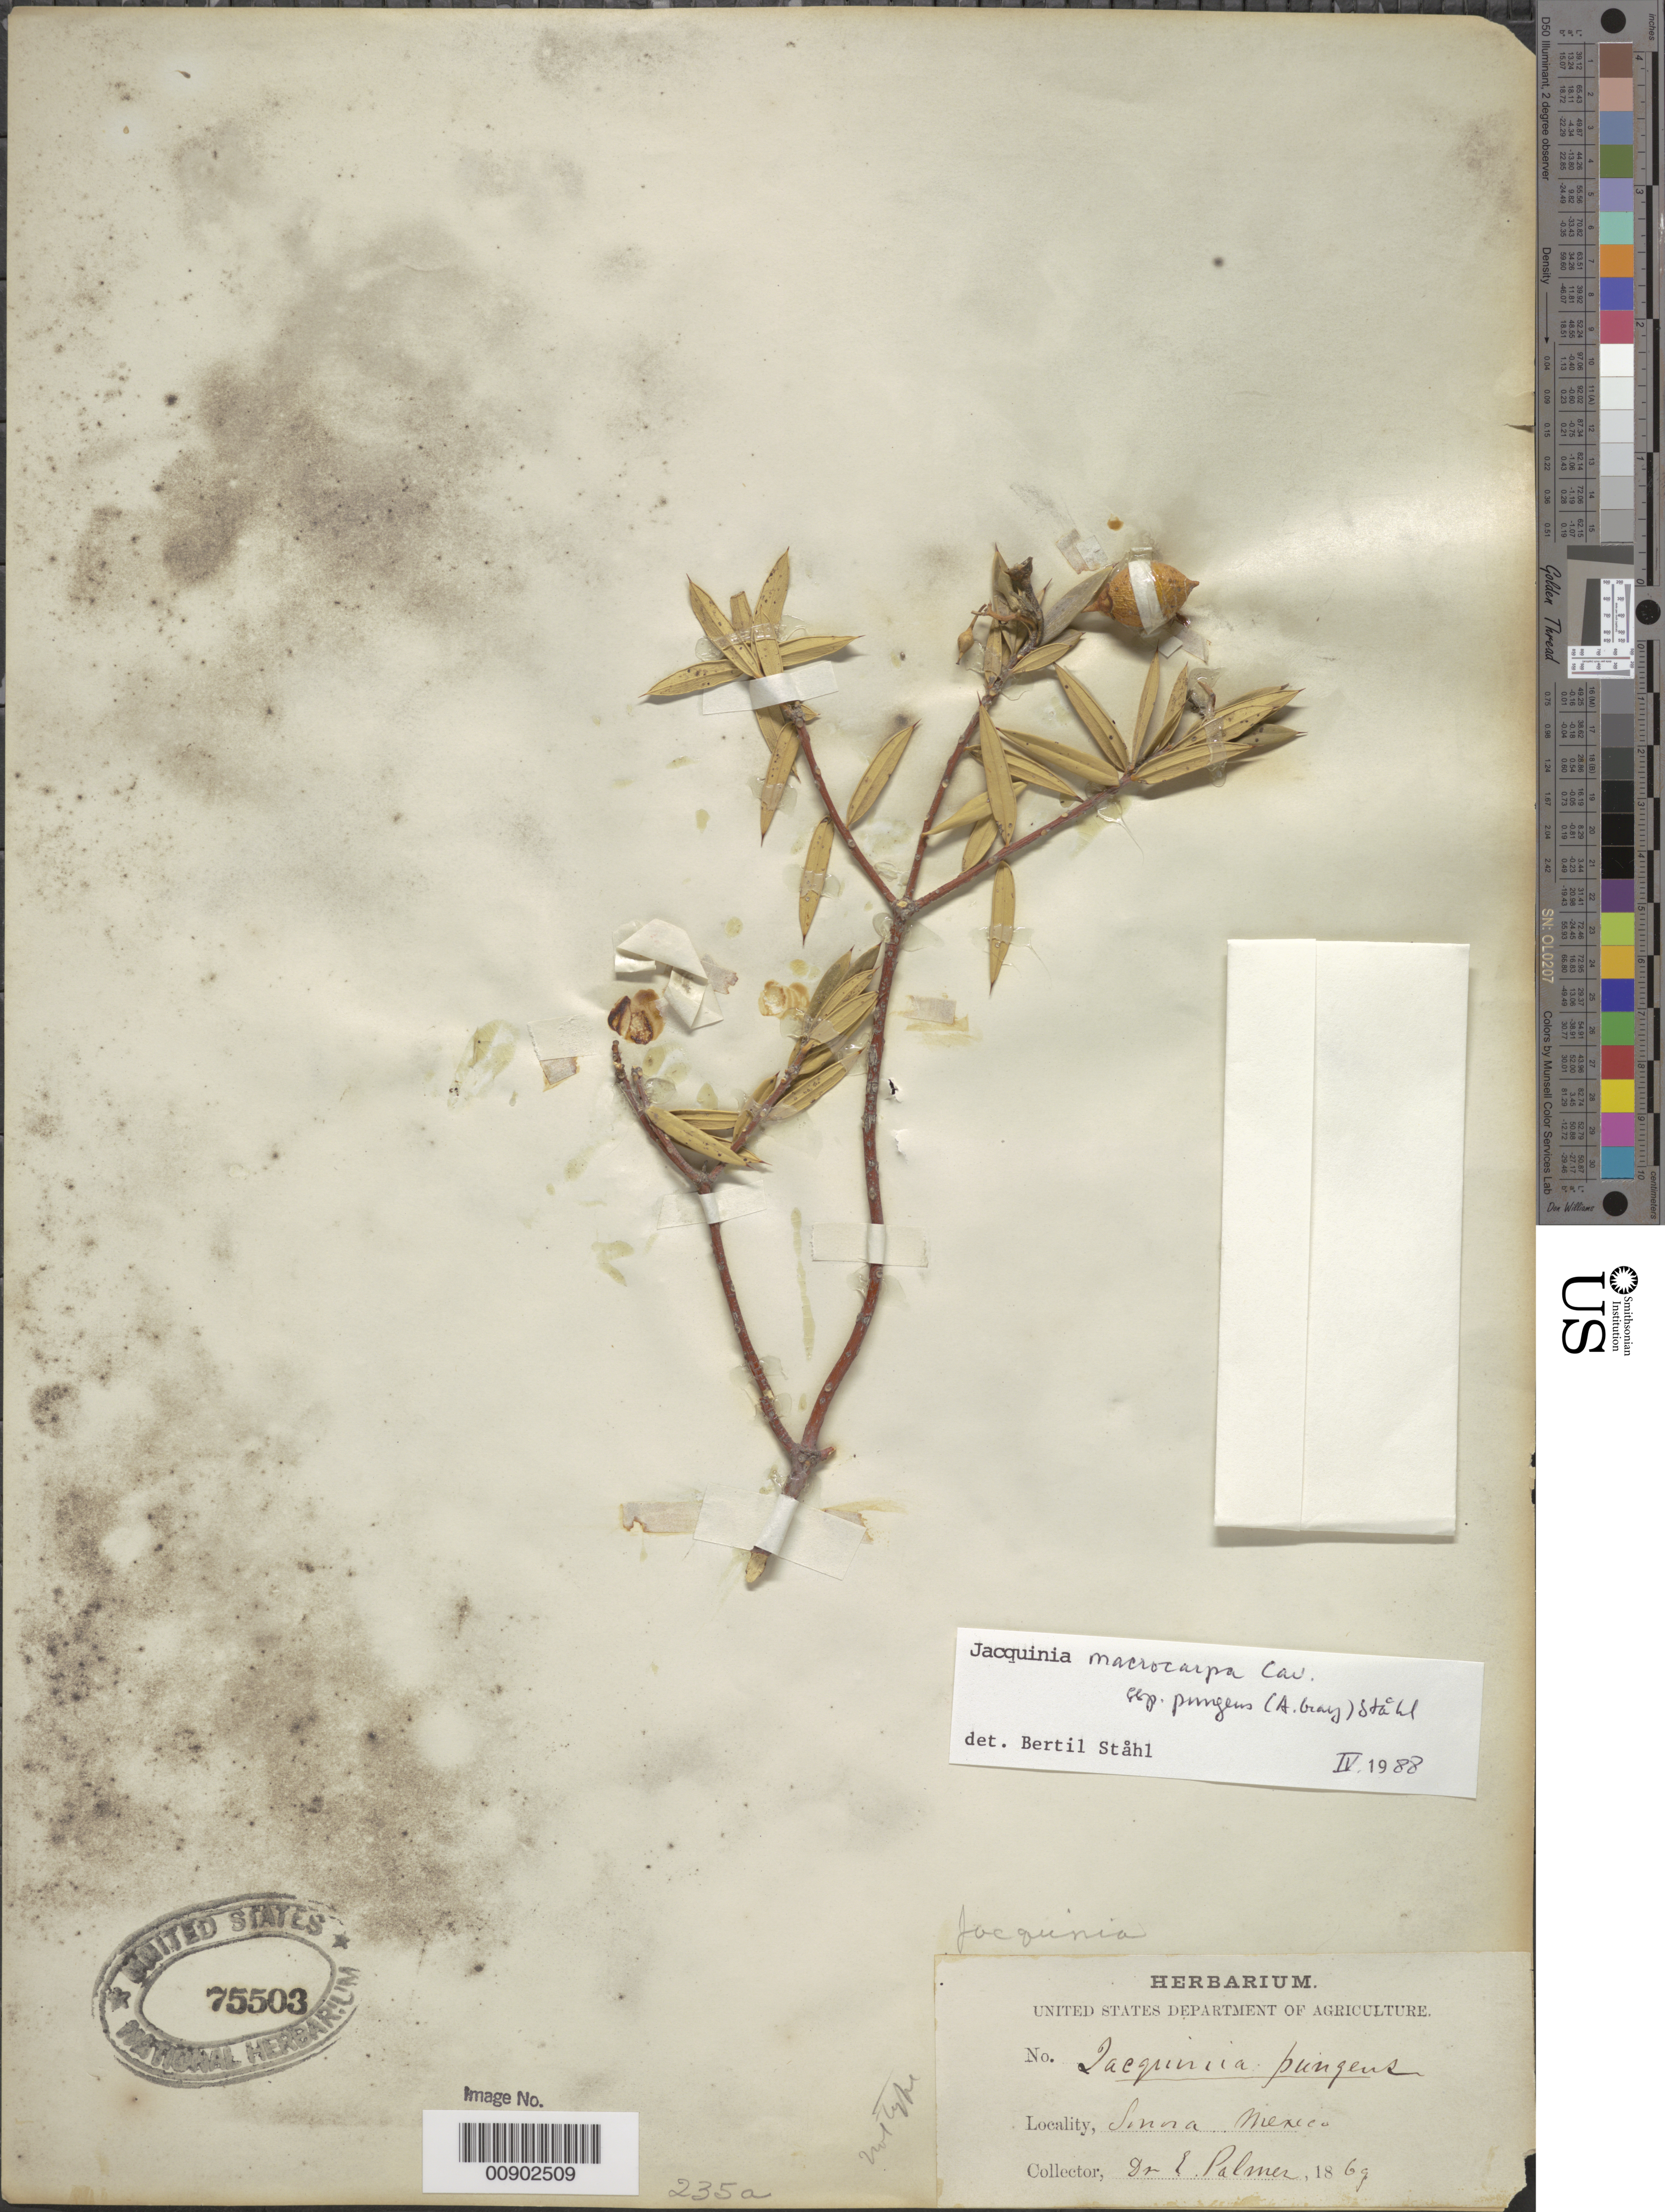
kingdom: Plantae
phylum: Tracheophyta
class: Magnoliopsida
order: Ericales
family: Primulaceae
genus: Jacquinia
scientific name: Jacquinia macrocarpa subsp. pungens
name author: Cav.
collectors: E. Palmer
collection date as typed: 1869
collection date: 1869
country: Mexico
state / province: Sonora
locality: Sonora.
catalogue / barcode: US 75503